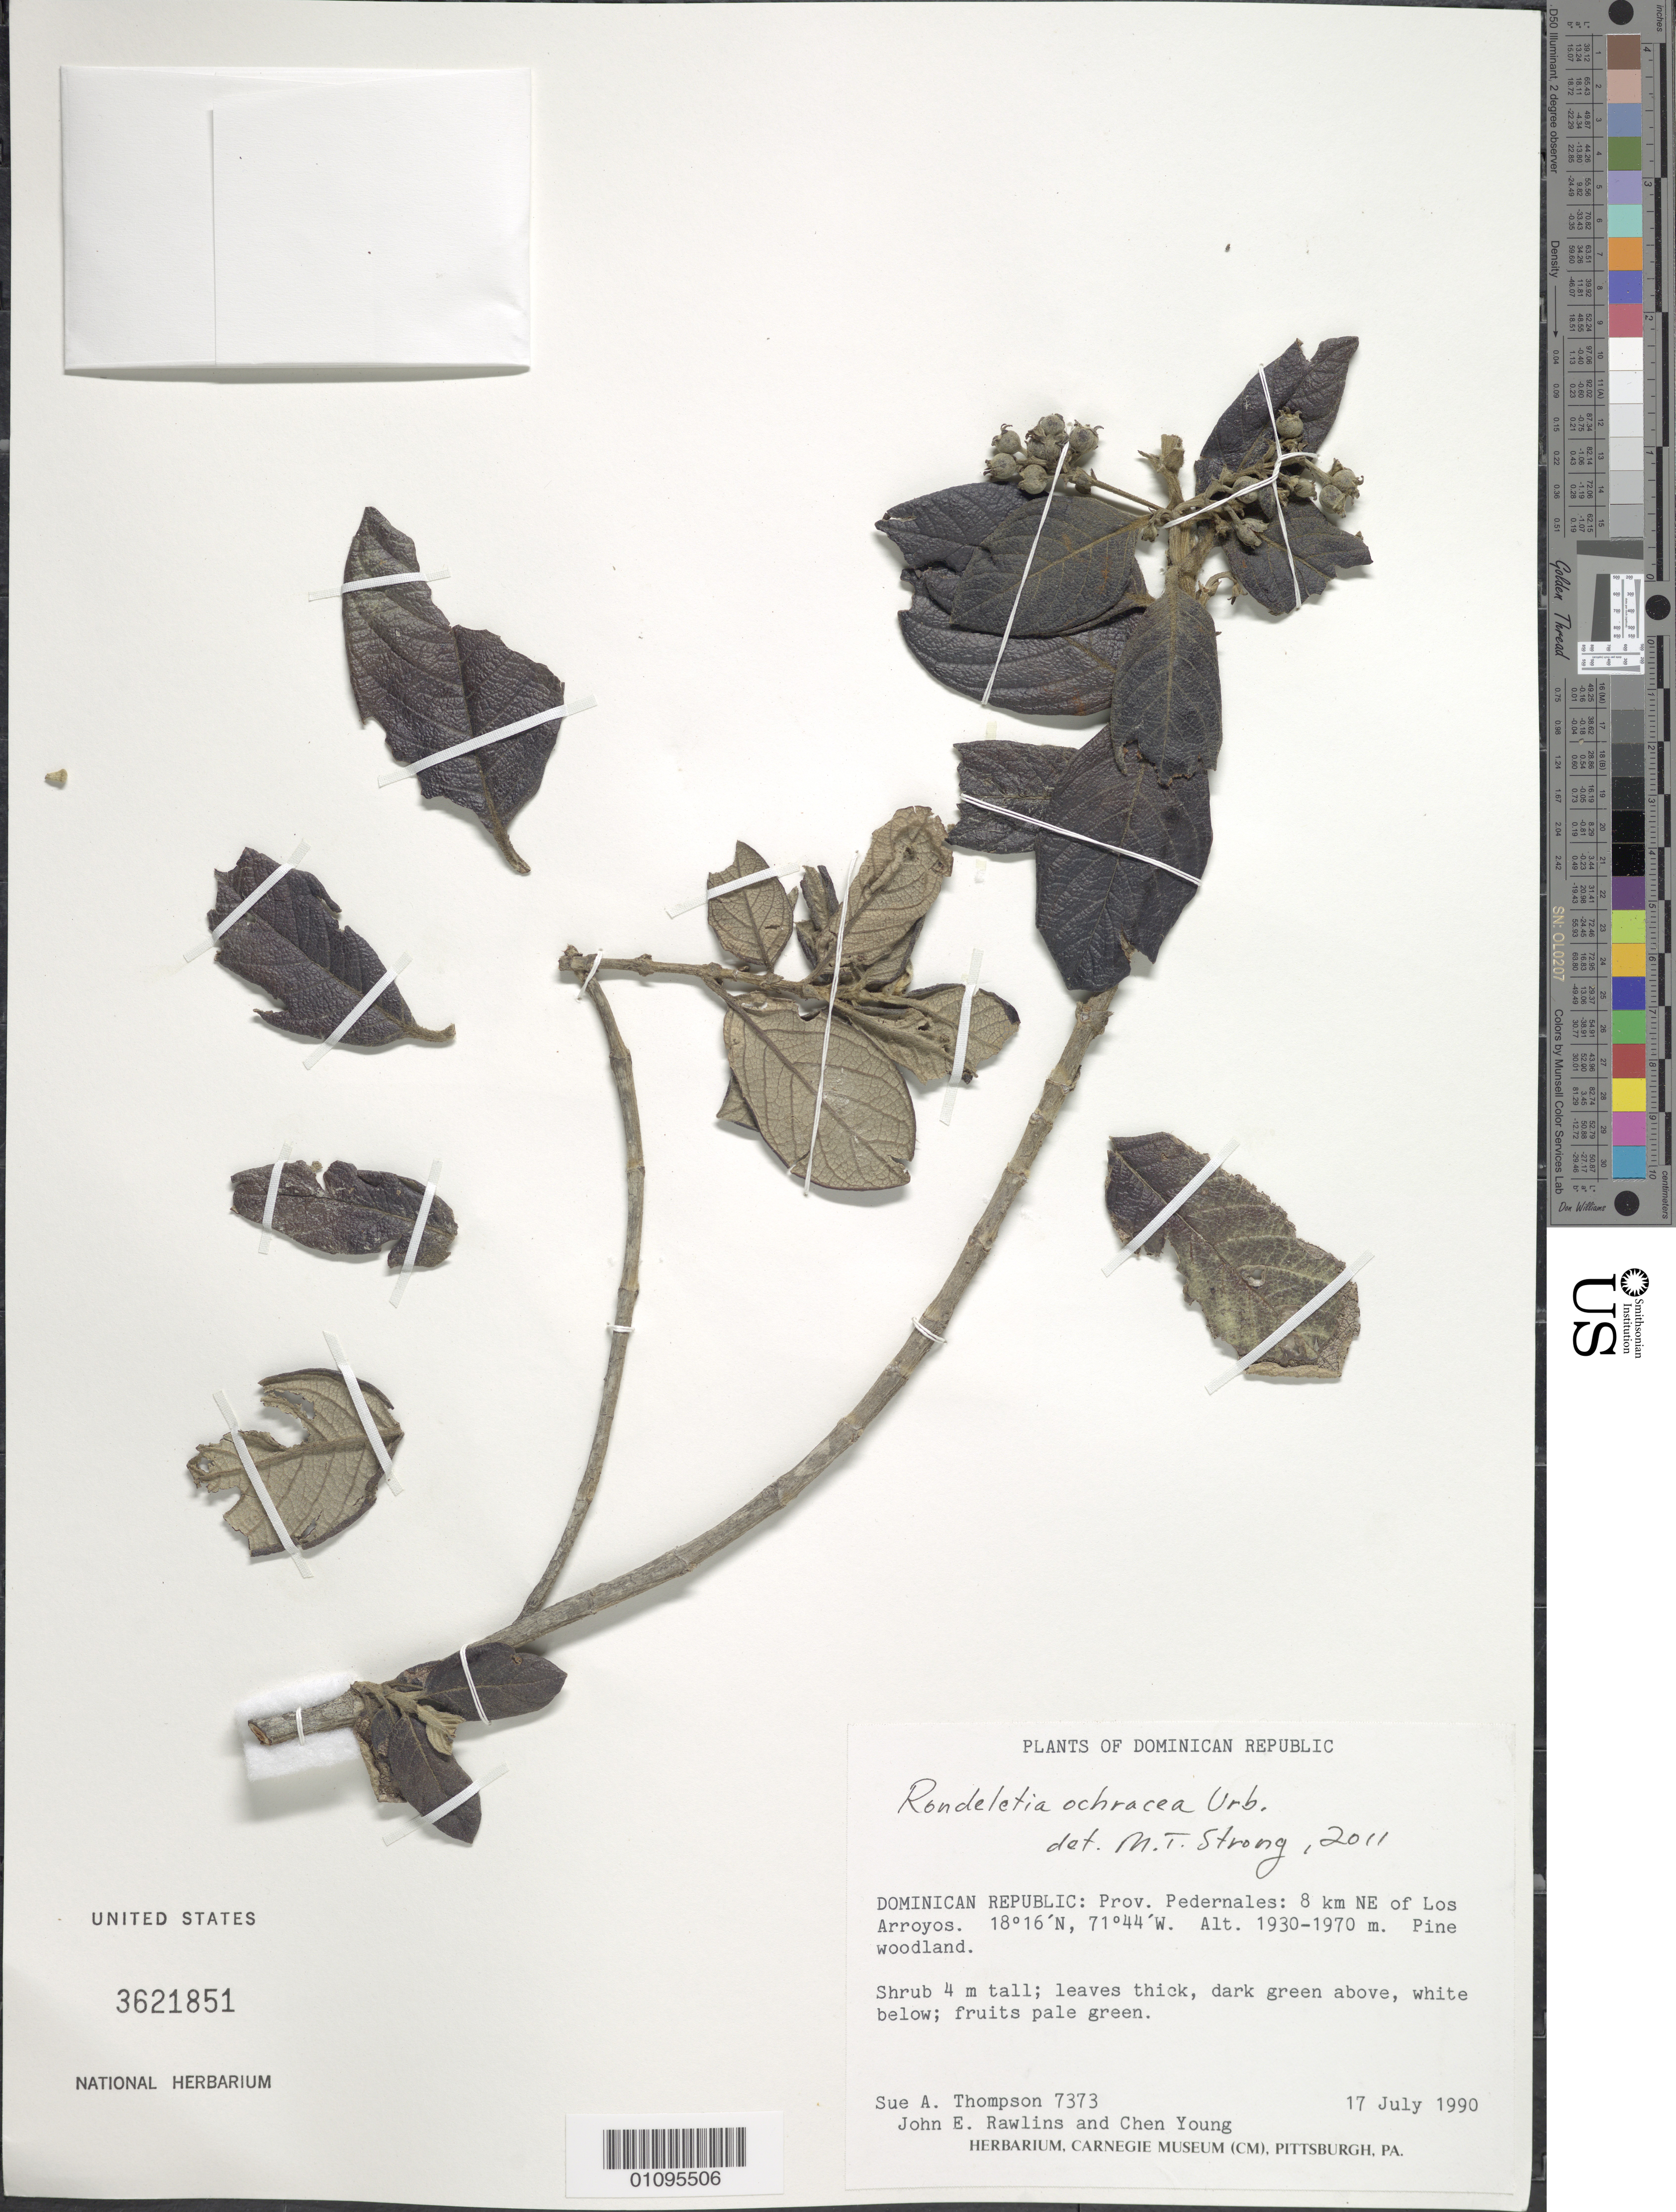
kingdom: Plantae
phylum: Tracheophyta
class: Magnoliopsida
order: Gentianales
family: Rubiaceae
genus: Rondeletia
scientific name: Rondeletia ochracea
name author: Urb.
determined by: Strong, M. T., (US), Smithsonian Institution - National Museum of Natural History (UNITED STATES)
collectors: S. A. Thompson, J. Rawlins & C. Young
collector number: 7373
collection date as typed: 17 Jul 1990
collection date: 1990-07-17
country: Dominican Republic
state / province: Pedernales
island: Hispaniola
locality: Los Arroyos, 8 km NE of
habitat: Pine woodland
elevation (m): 1930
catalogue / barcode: US 3621851